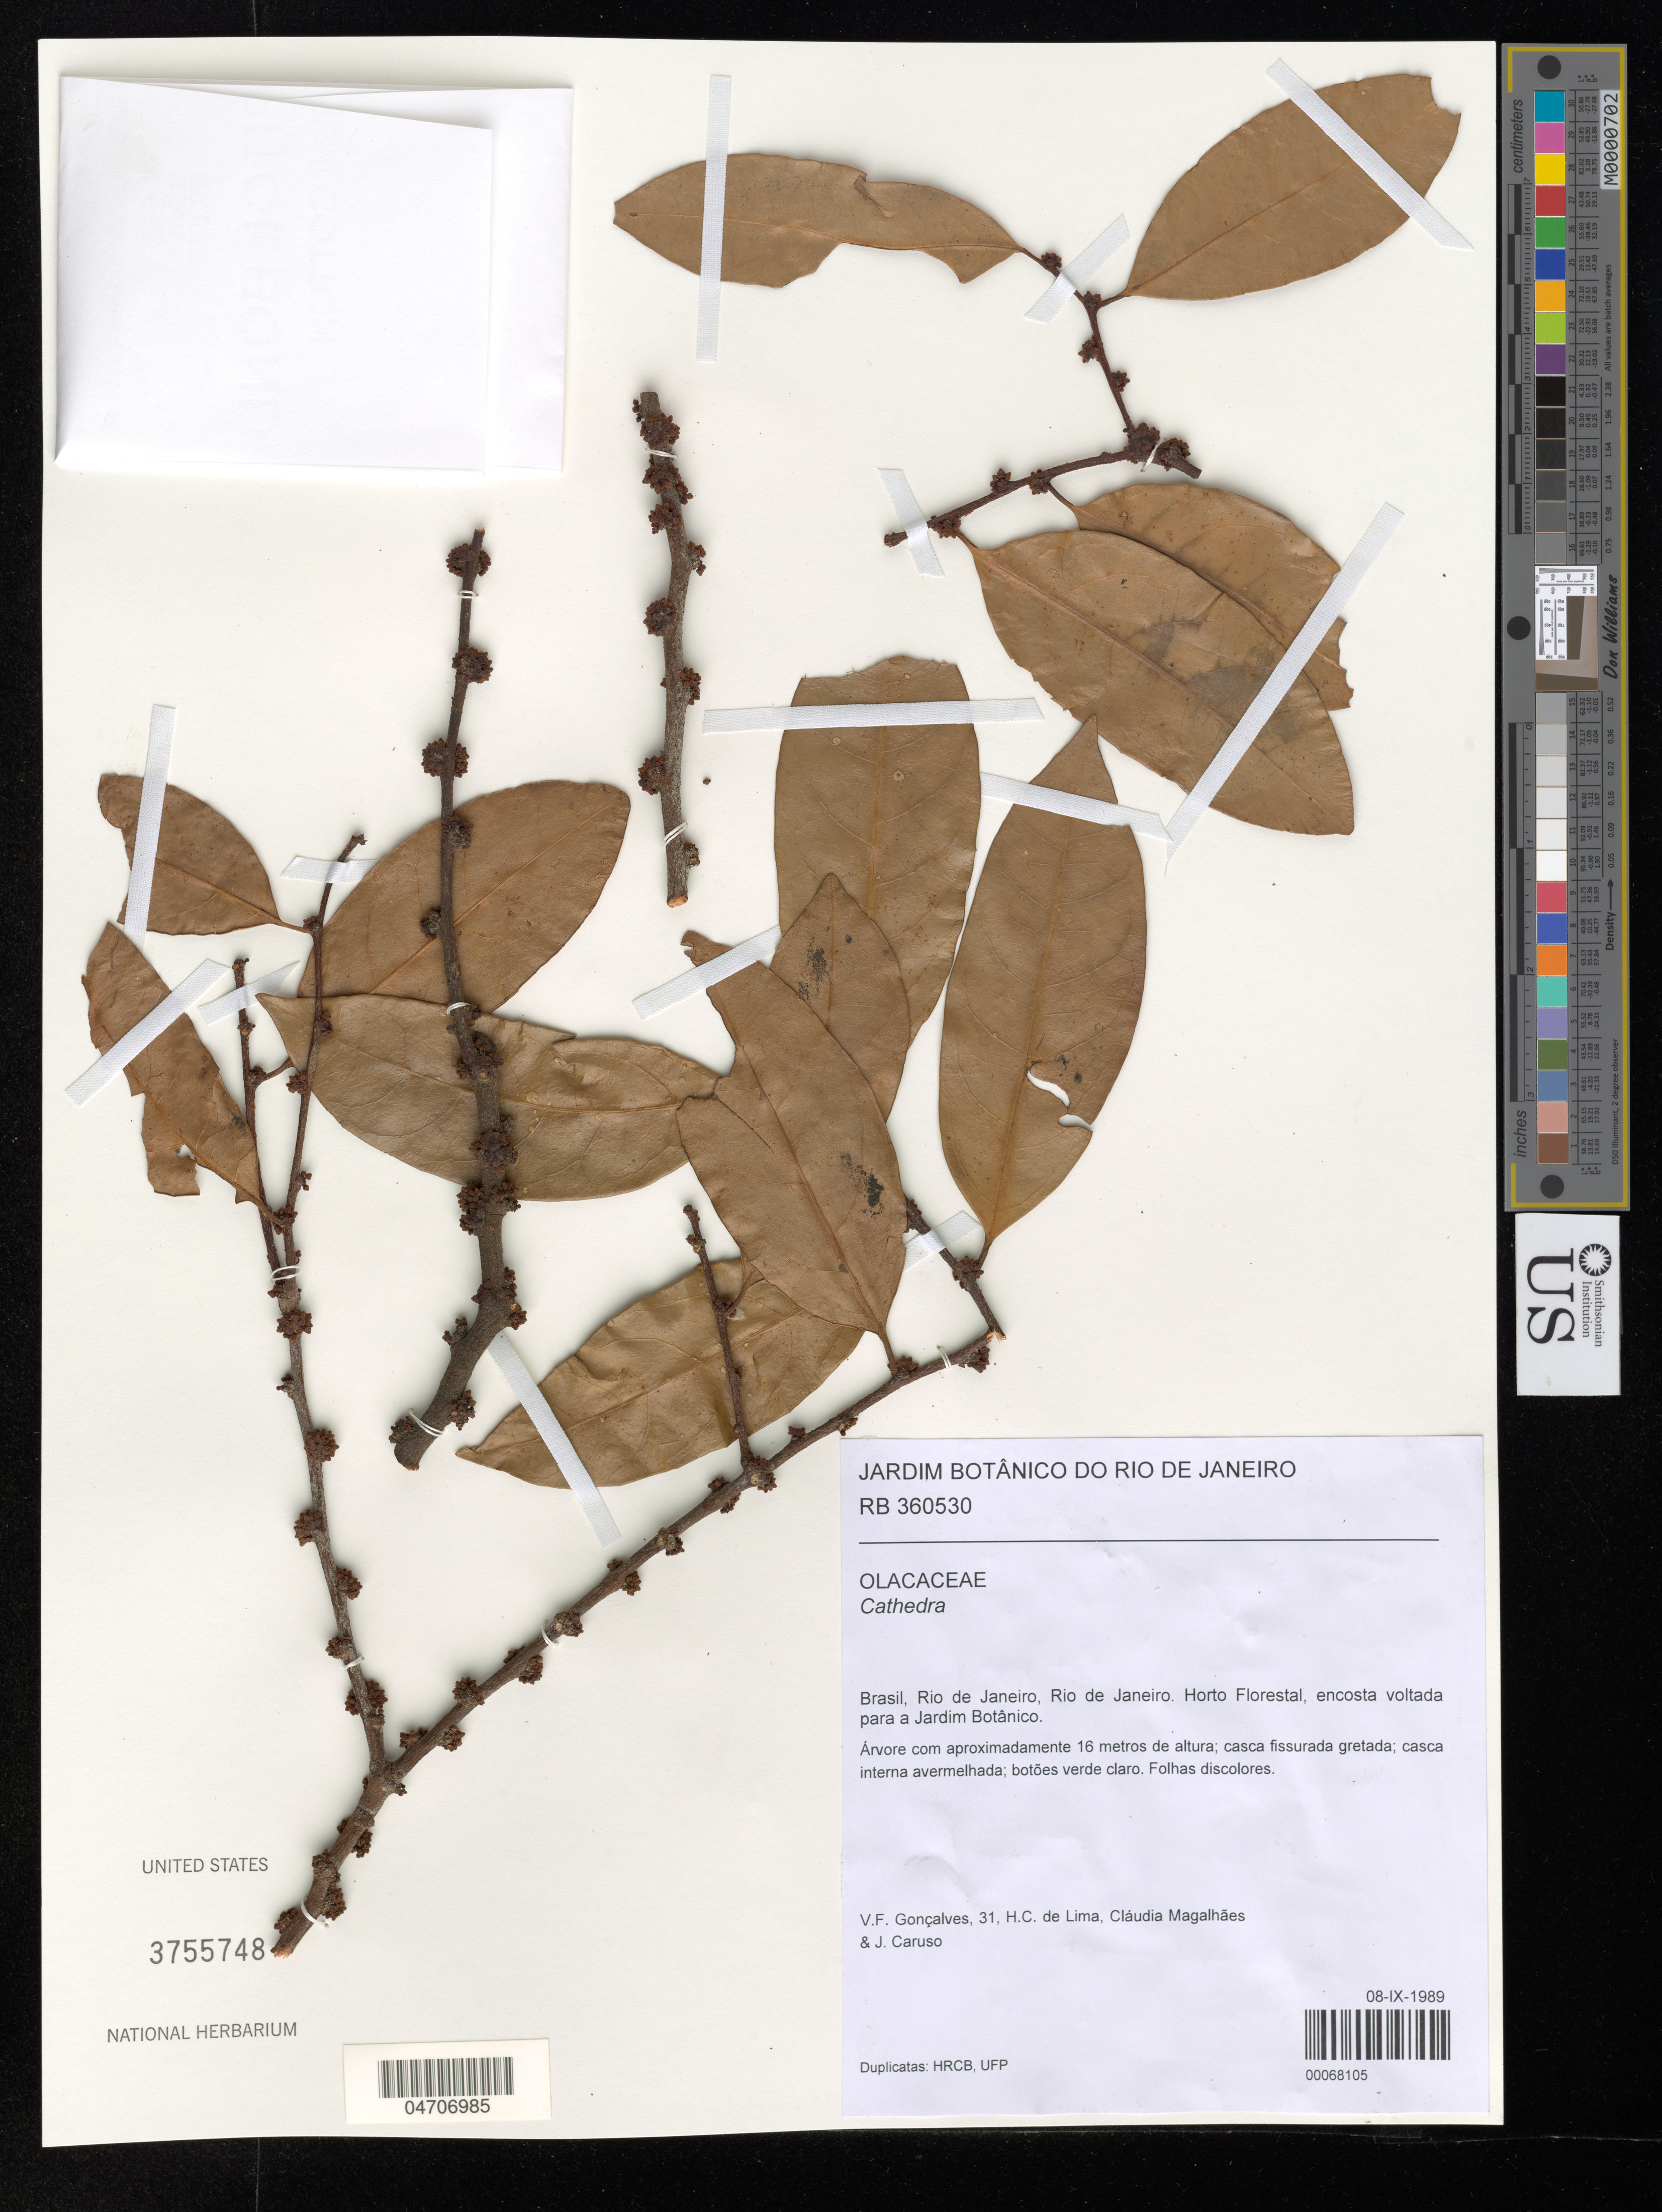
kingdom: Plantae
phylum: Tracheophyta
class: Magnoliopsida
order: Santalales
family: Aptandraceae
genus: Cathedra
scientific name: Cathedra sp.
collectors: V. Gonçalves, H. C. Lima, C. Magalhaes & J. Caruso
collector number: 31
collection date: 1989-09-08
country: Brazil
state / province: Rio de Janeiro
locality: Horto Florestal, encosta voltada para a Jardim Botânico.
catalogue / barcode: US 3755748